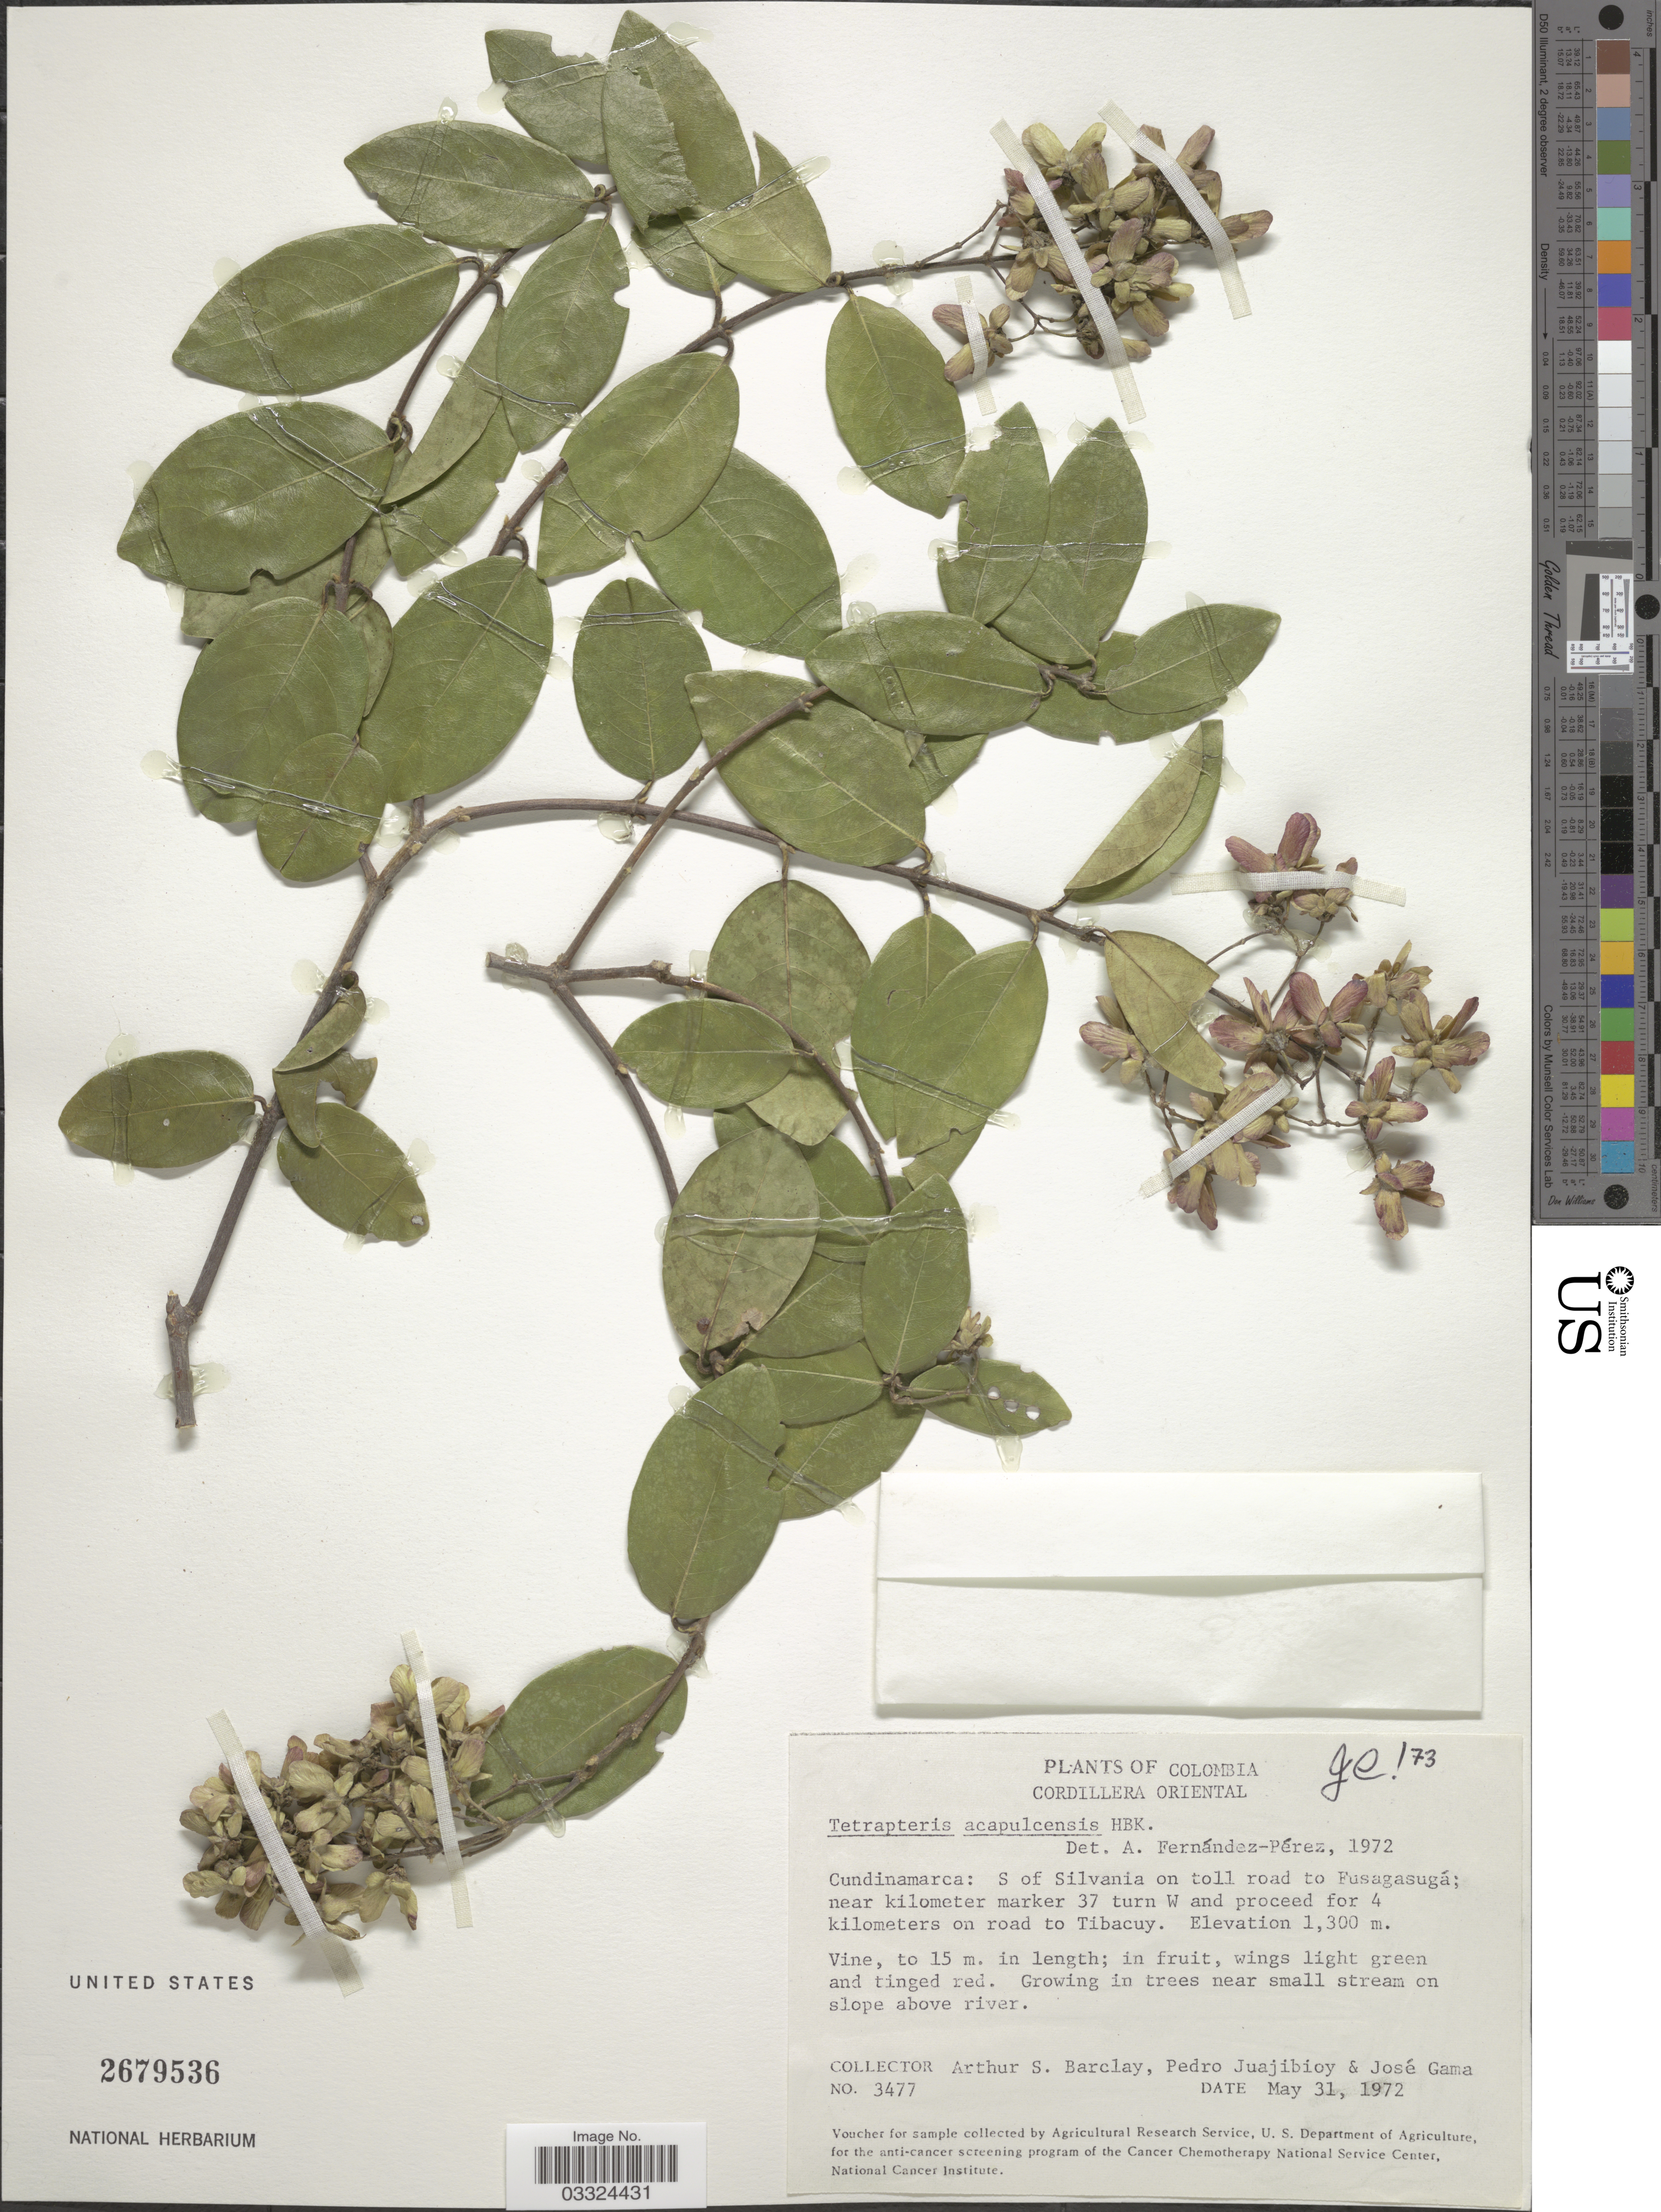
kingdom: Plantae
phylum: Tracheophyta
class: Magnoliopsida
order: Malpighiales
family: Malpighiaceae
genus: Tetrapterys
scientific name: Tetrapterys acapulcensis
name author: Kunth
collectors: A. S. Barclay, P. Juajibioy & J. Gama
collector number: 3477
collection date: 1972-05-31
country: Colombia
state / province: Cundinamarca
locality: Cordillera Oriental. S of Silvania on toll road to Fusagasugá; near kilometer marker 37 turn W and proceed for 4 kilometers on road to Tibacuy.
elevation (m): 1300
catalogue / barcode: US 2679536